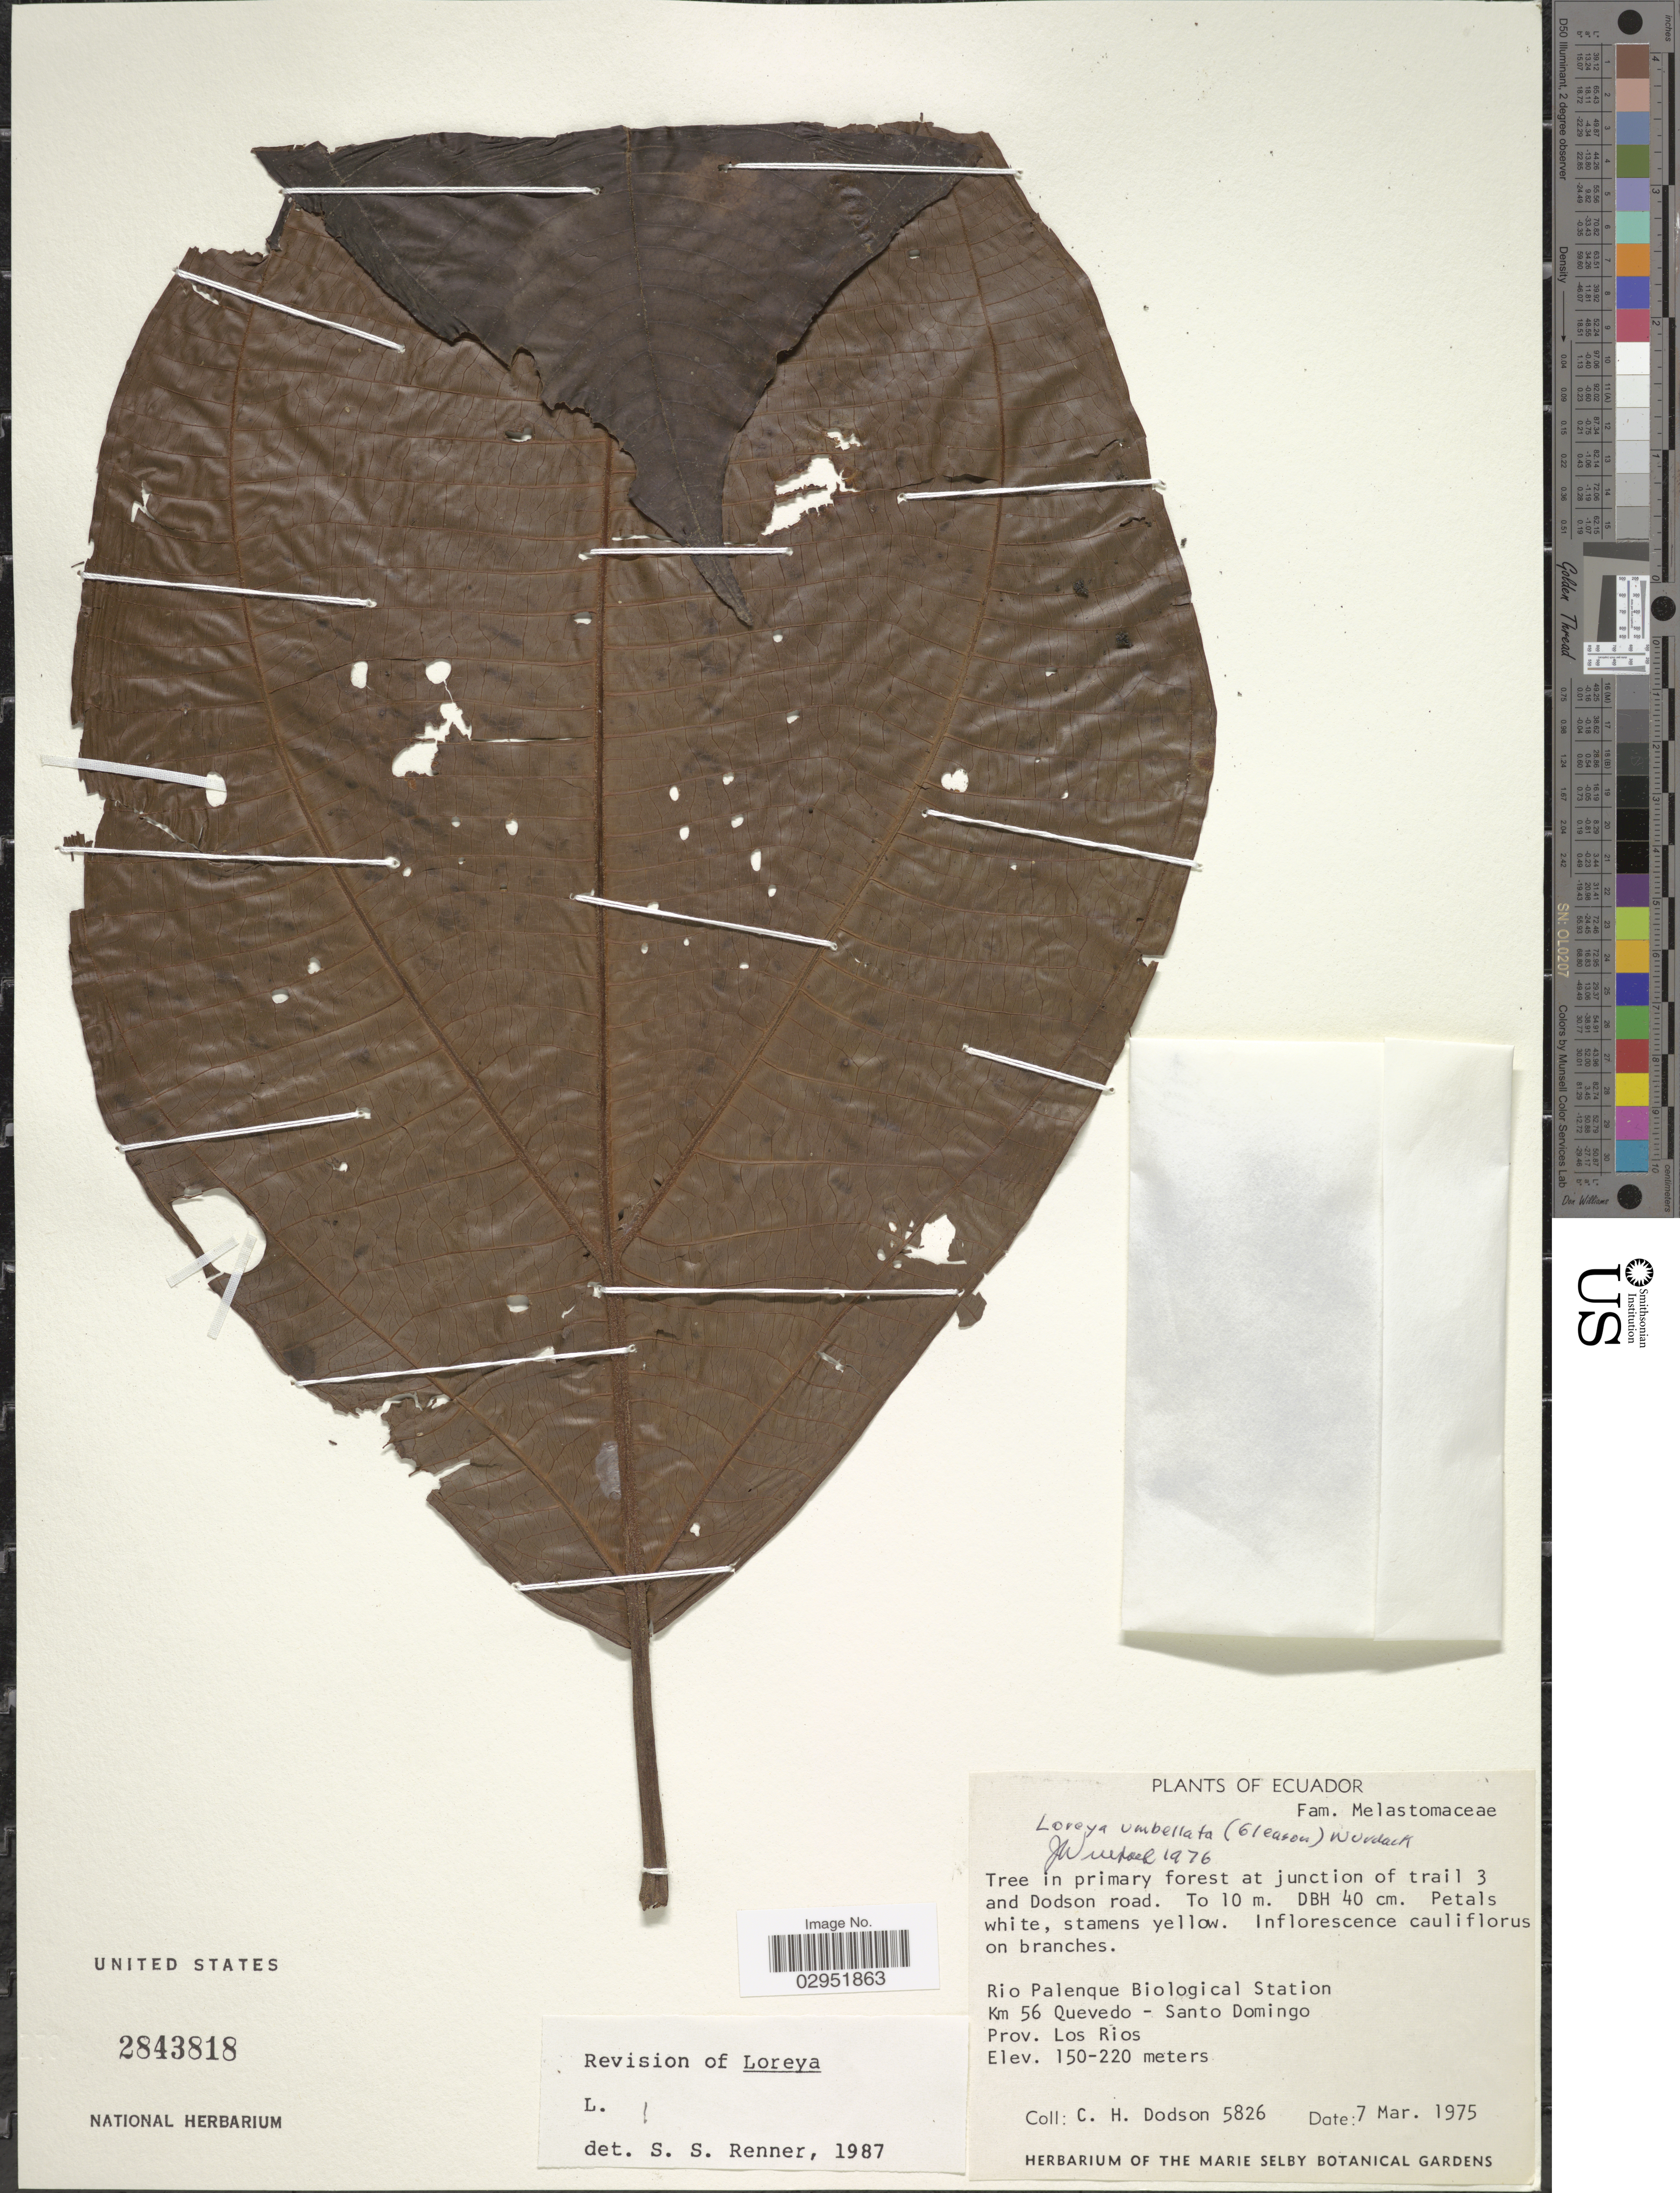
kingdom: Plantae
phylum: Tracheophyta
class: Magnoliopsida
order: Myrtales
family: Melastomataceae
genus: Bellucia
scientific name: Bellucia umbellata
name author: Gleason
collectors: C. H. Dodson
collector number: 5826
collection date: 1975-03-07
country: Ecuador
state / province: Los Ríos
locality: Rio Palenque Biological Station Km 56 Quevedo - Santo Domingo. Prov. Los Rios.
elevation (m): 150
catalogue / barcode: US 2843818